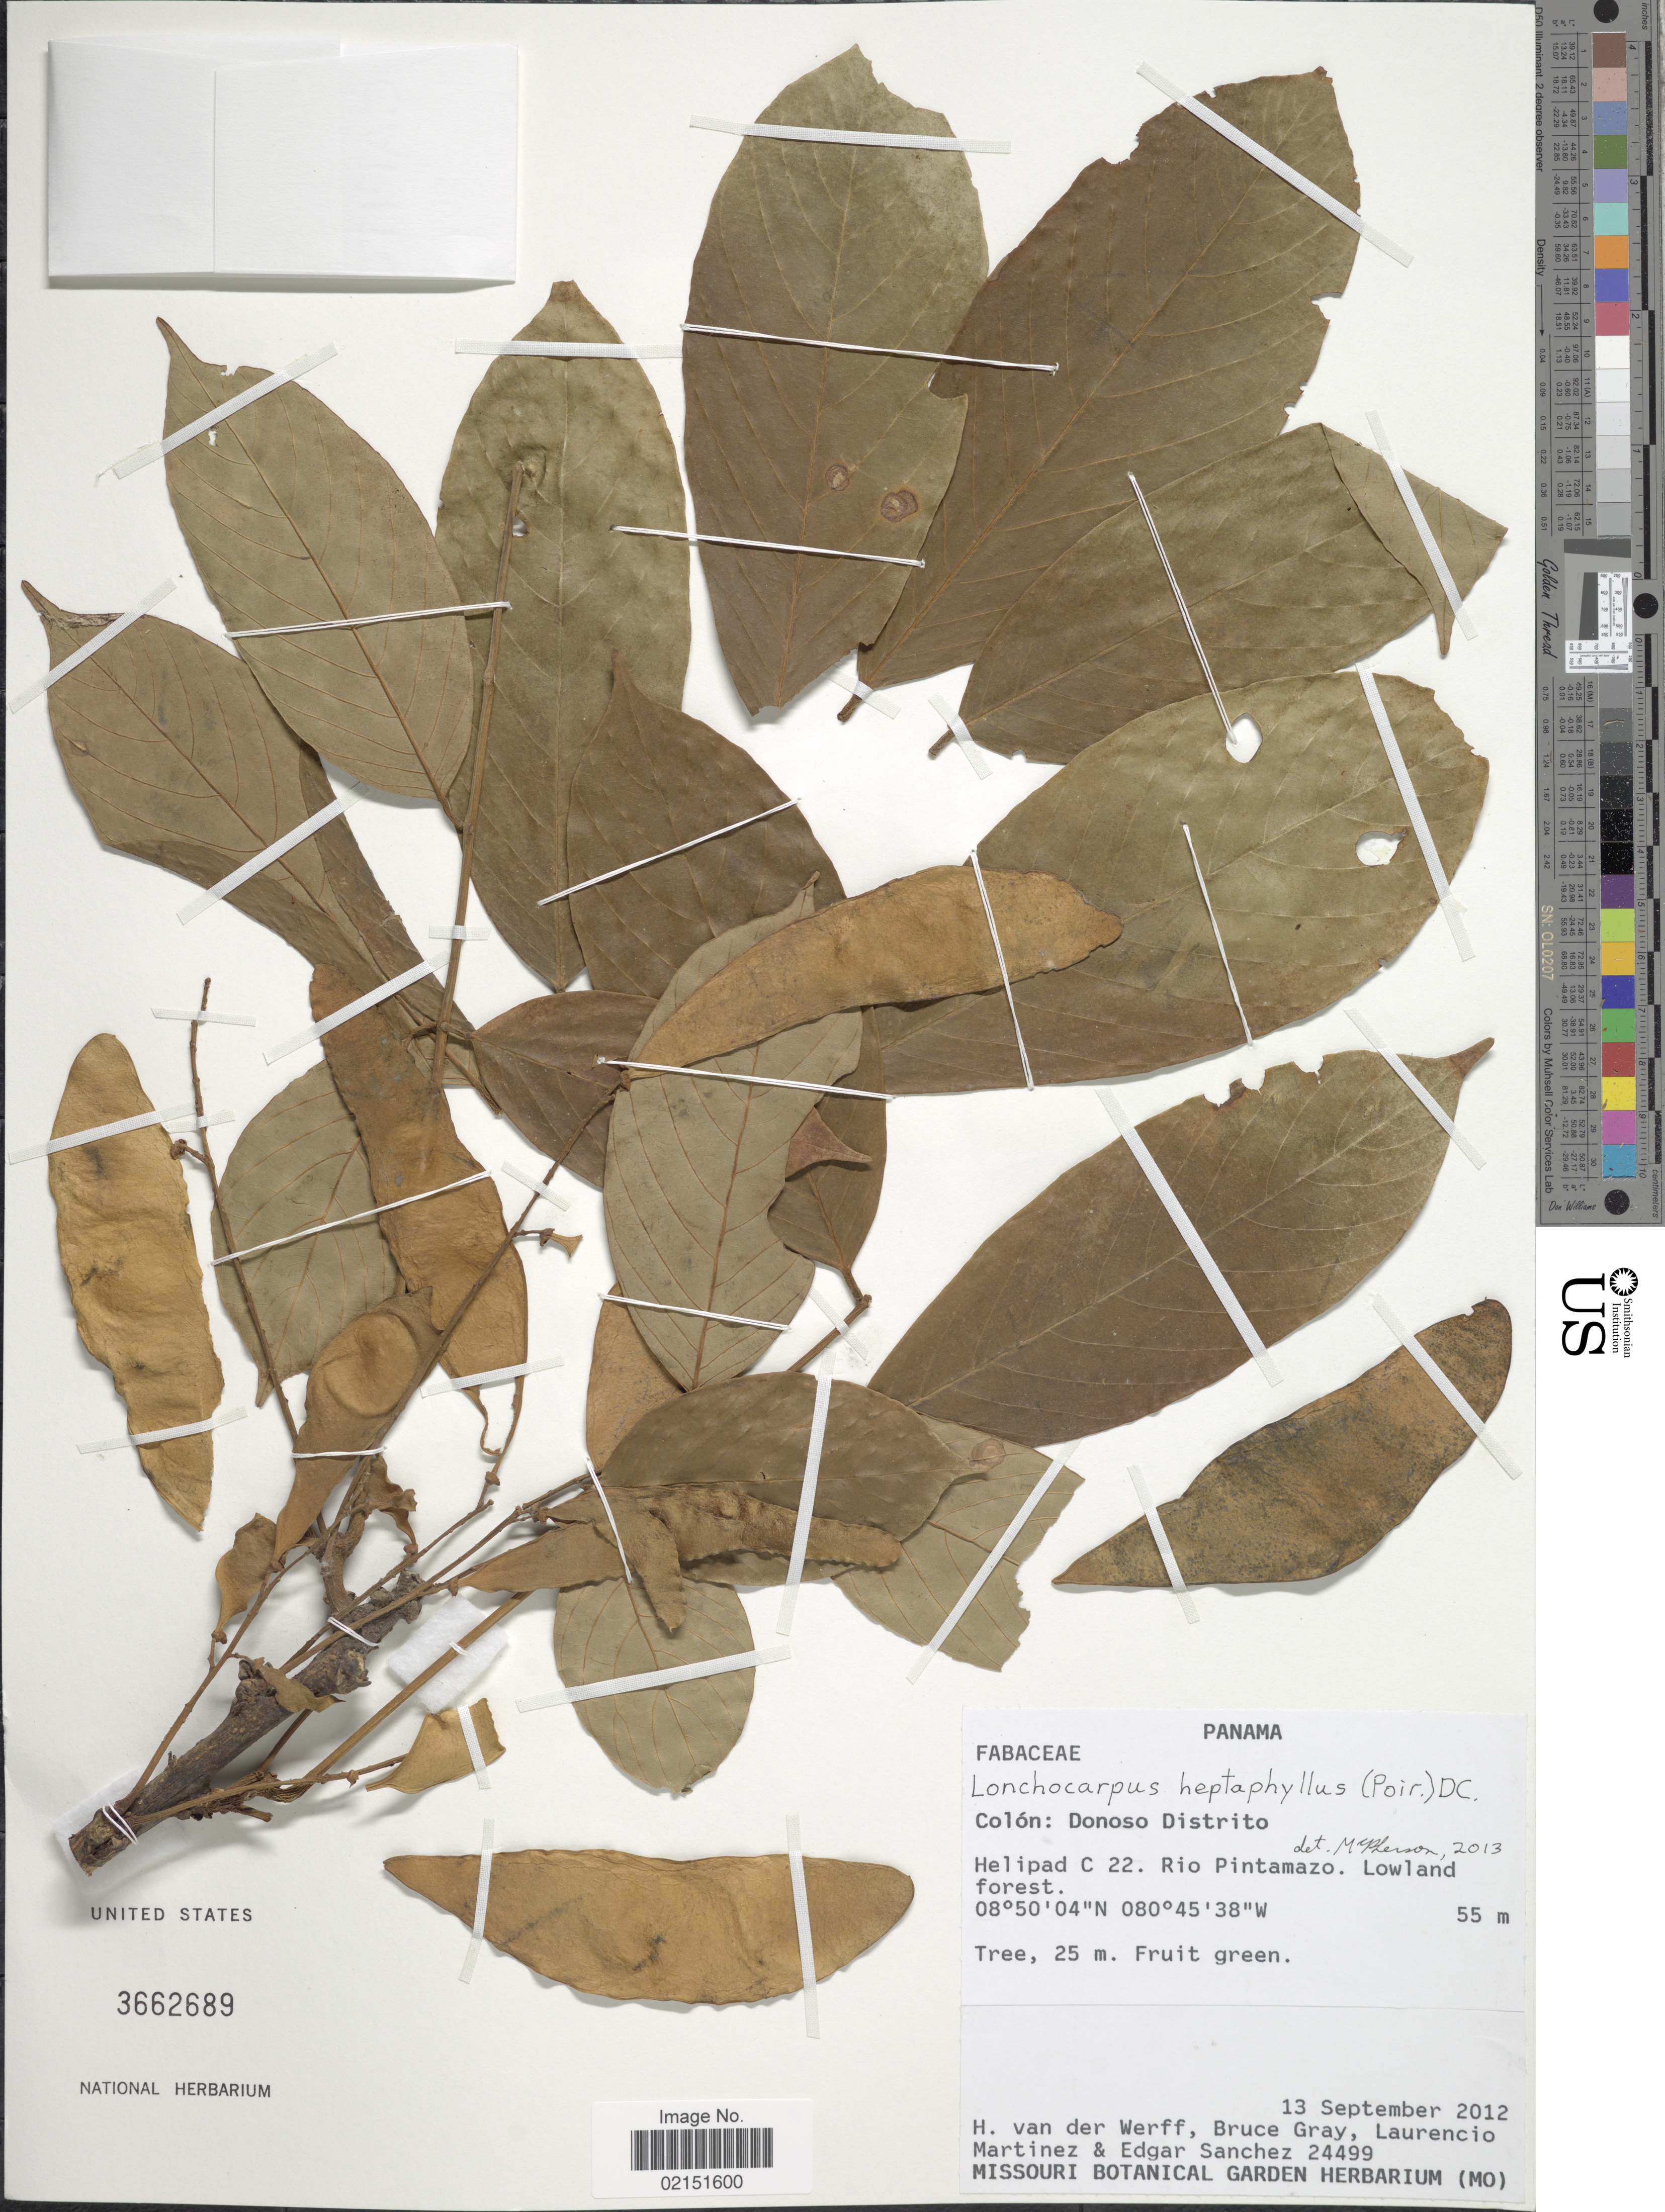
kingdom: Plantae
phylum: Tracheophyta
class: Magnoliopsida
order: Fabales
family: Fabaceae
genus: Lonchocarpus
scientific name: Lonchocarpus heptaphyllus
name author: (Poir.) DC.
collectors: H. van der Werff, B. Gray, L. Martinez & E. Sanchez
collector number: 24499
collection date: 2012-09-13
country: Panama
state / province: Colón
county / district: Donoso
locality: Colon: Donoso Distrito. Helipad C 22. Rio Pintamazo.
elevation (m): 55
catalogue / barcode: US 3662689